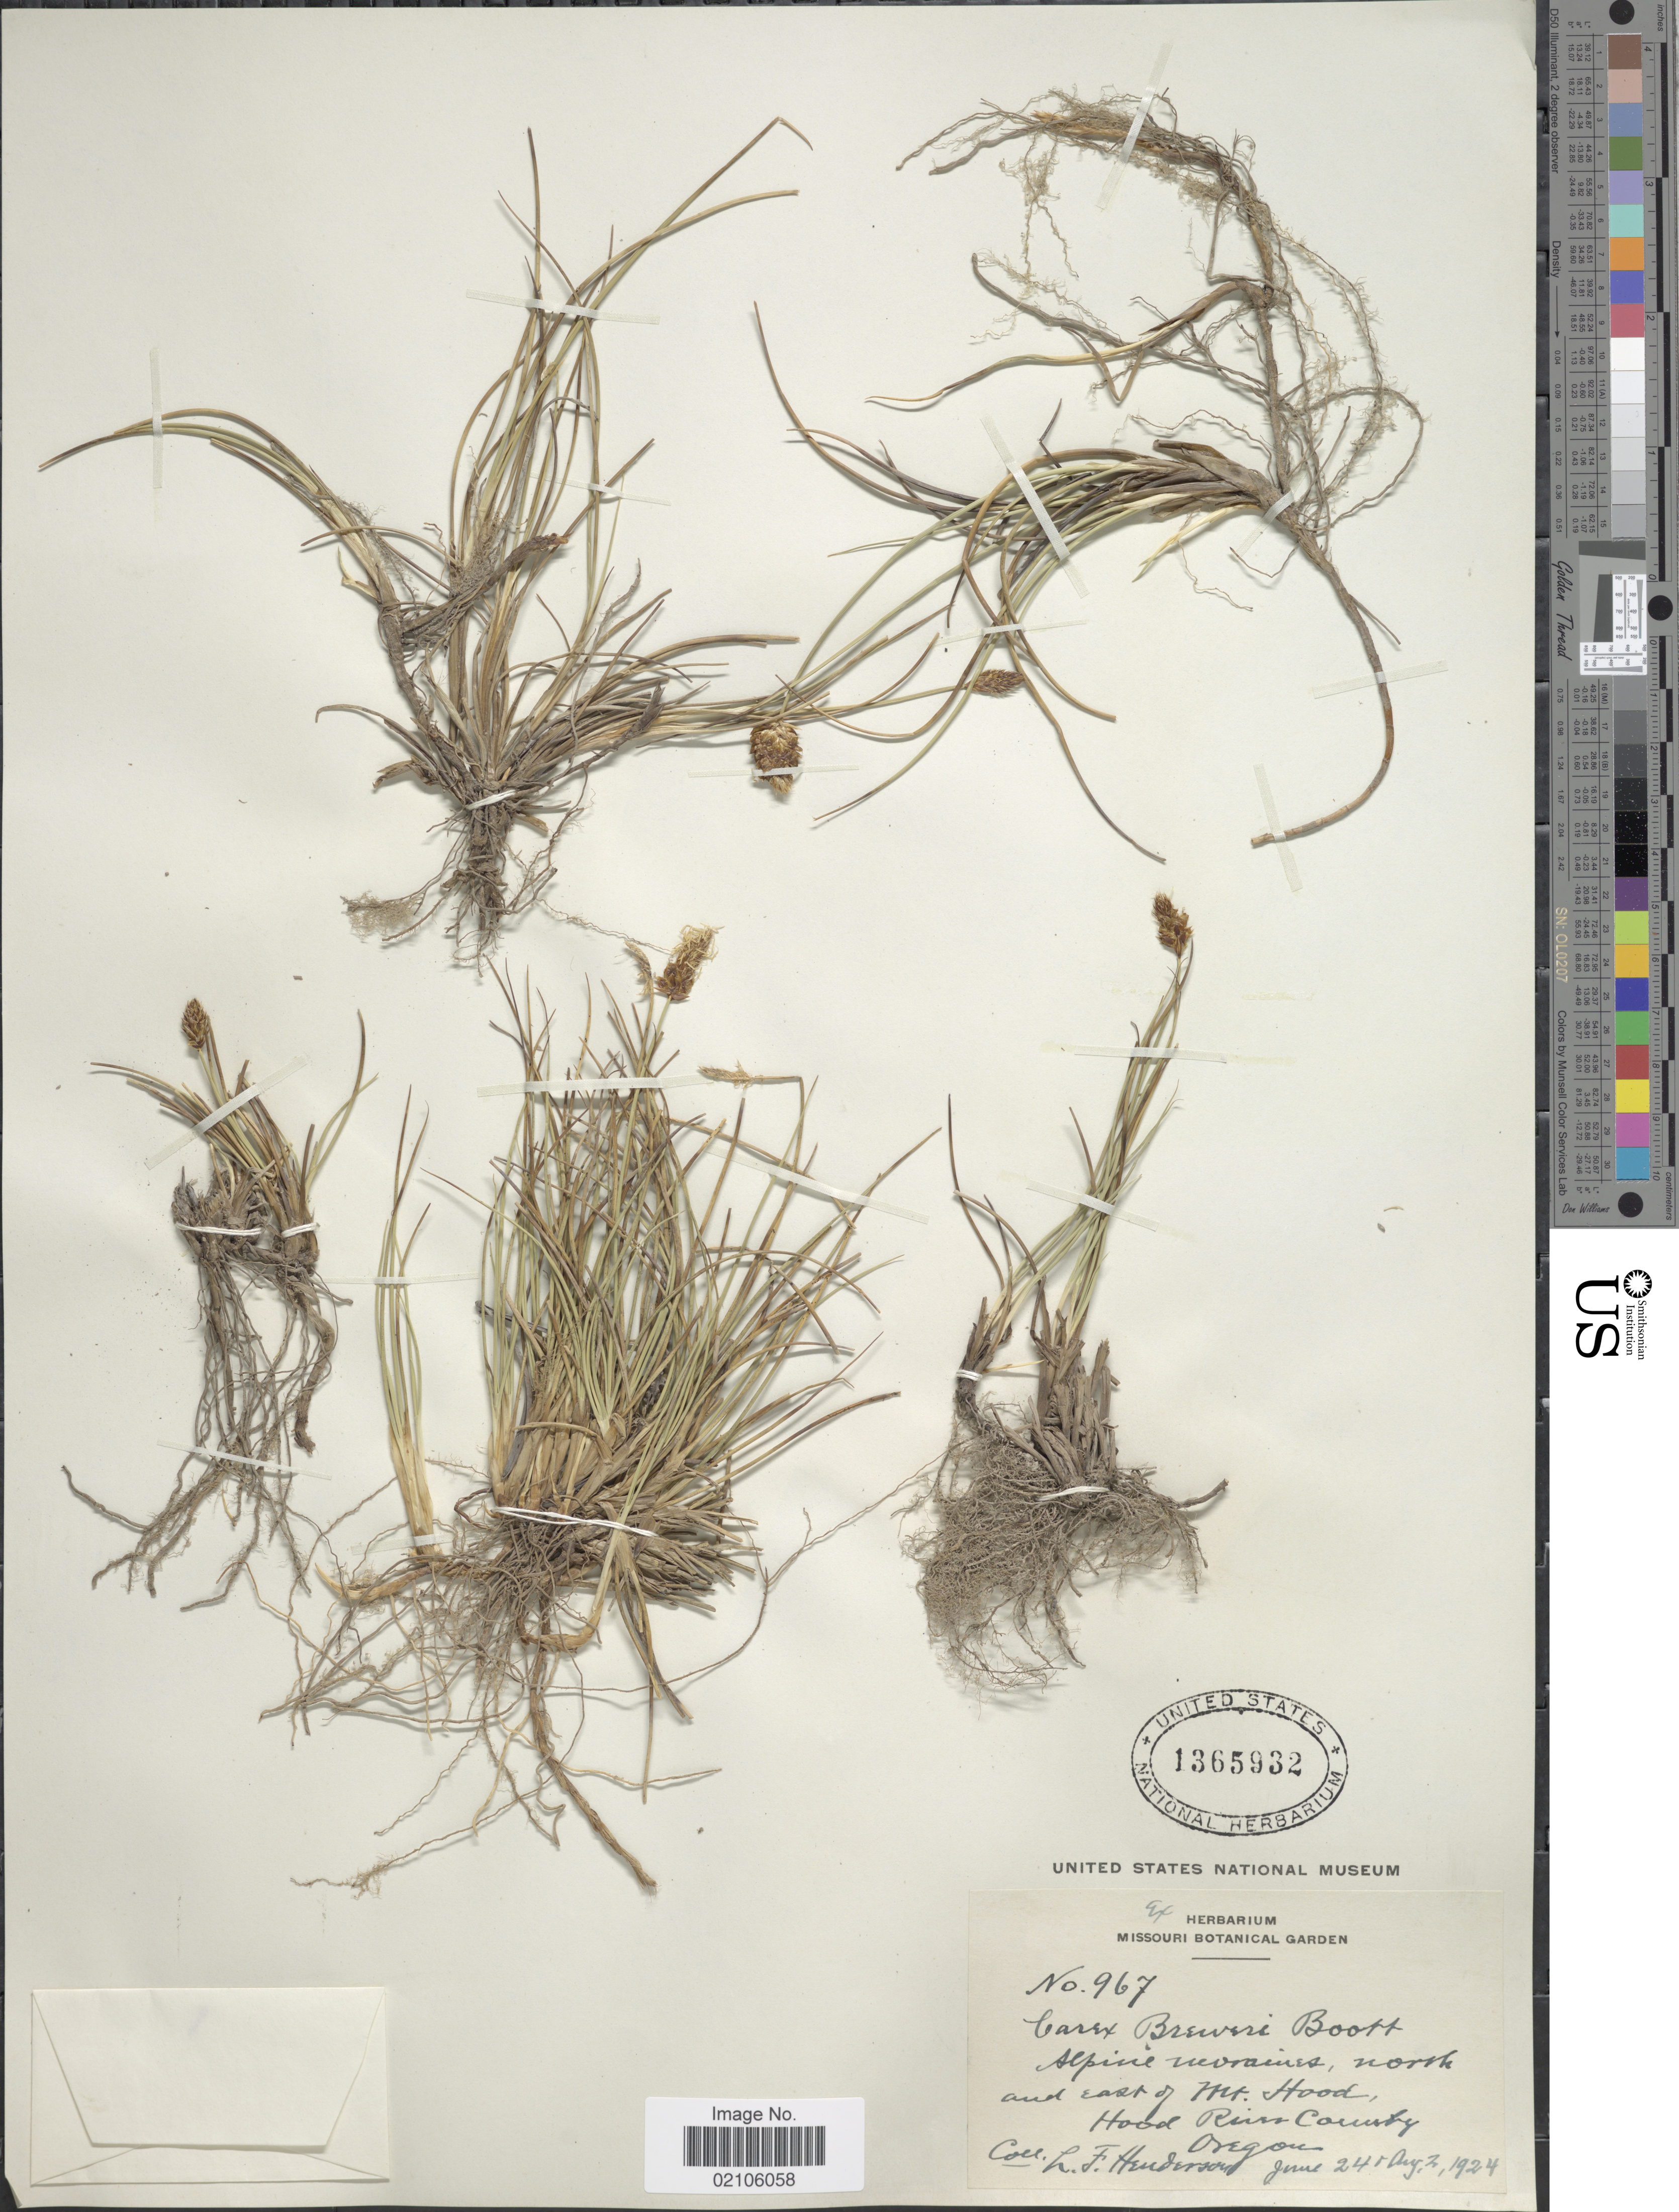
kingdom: Plantae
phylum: Tracheophyta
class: Liliopsida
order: Poales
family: Cyperaceae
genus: Carex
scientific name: Carex breweri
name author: Boott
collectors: L. Henderson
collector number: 967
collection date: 1924-06-24/1924-09-02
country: United States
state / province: Oregon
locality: Alpine moraines, North and East of Mt Hood, Hood River County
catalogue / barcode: US 1365932